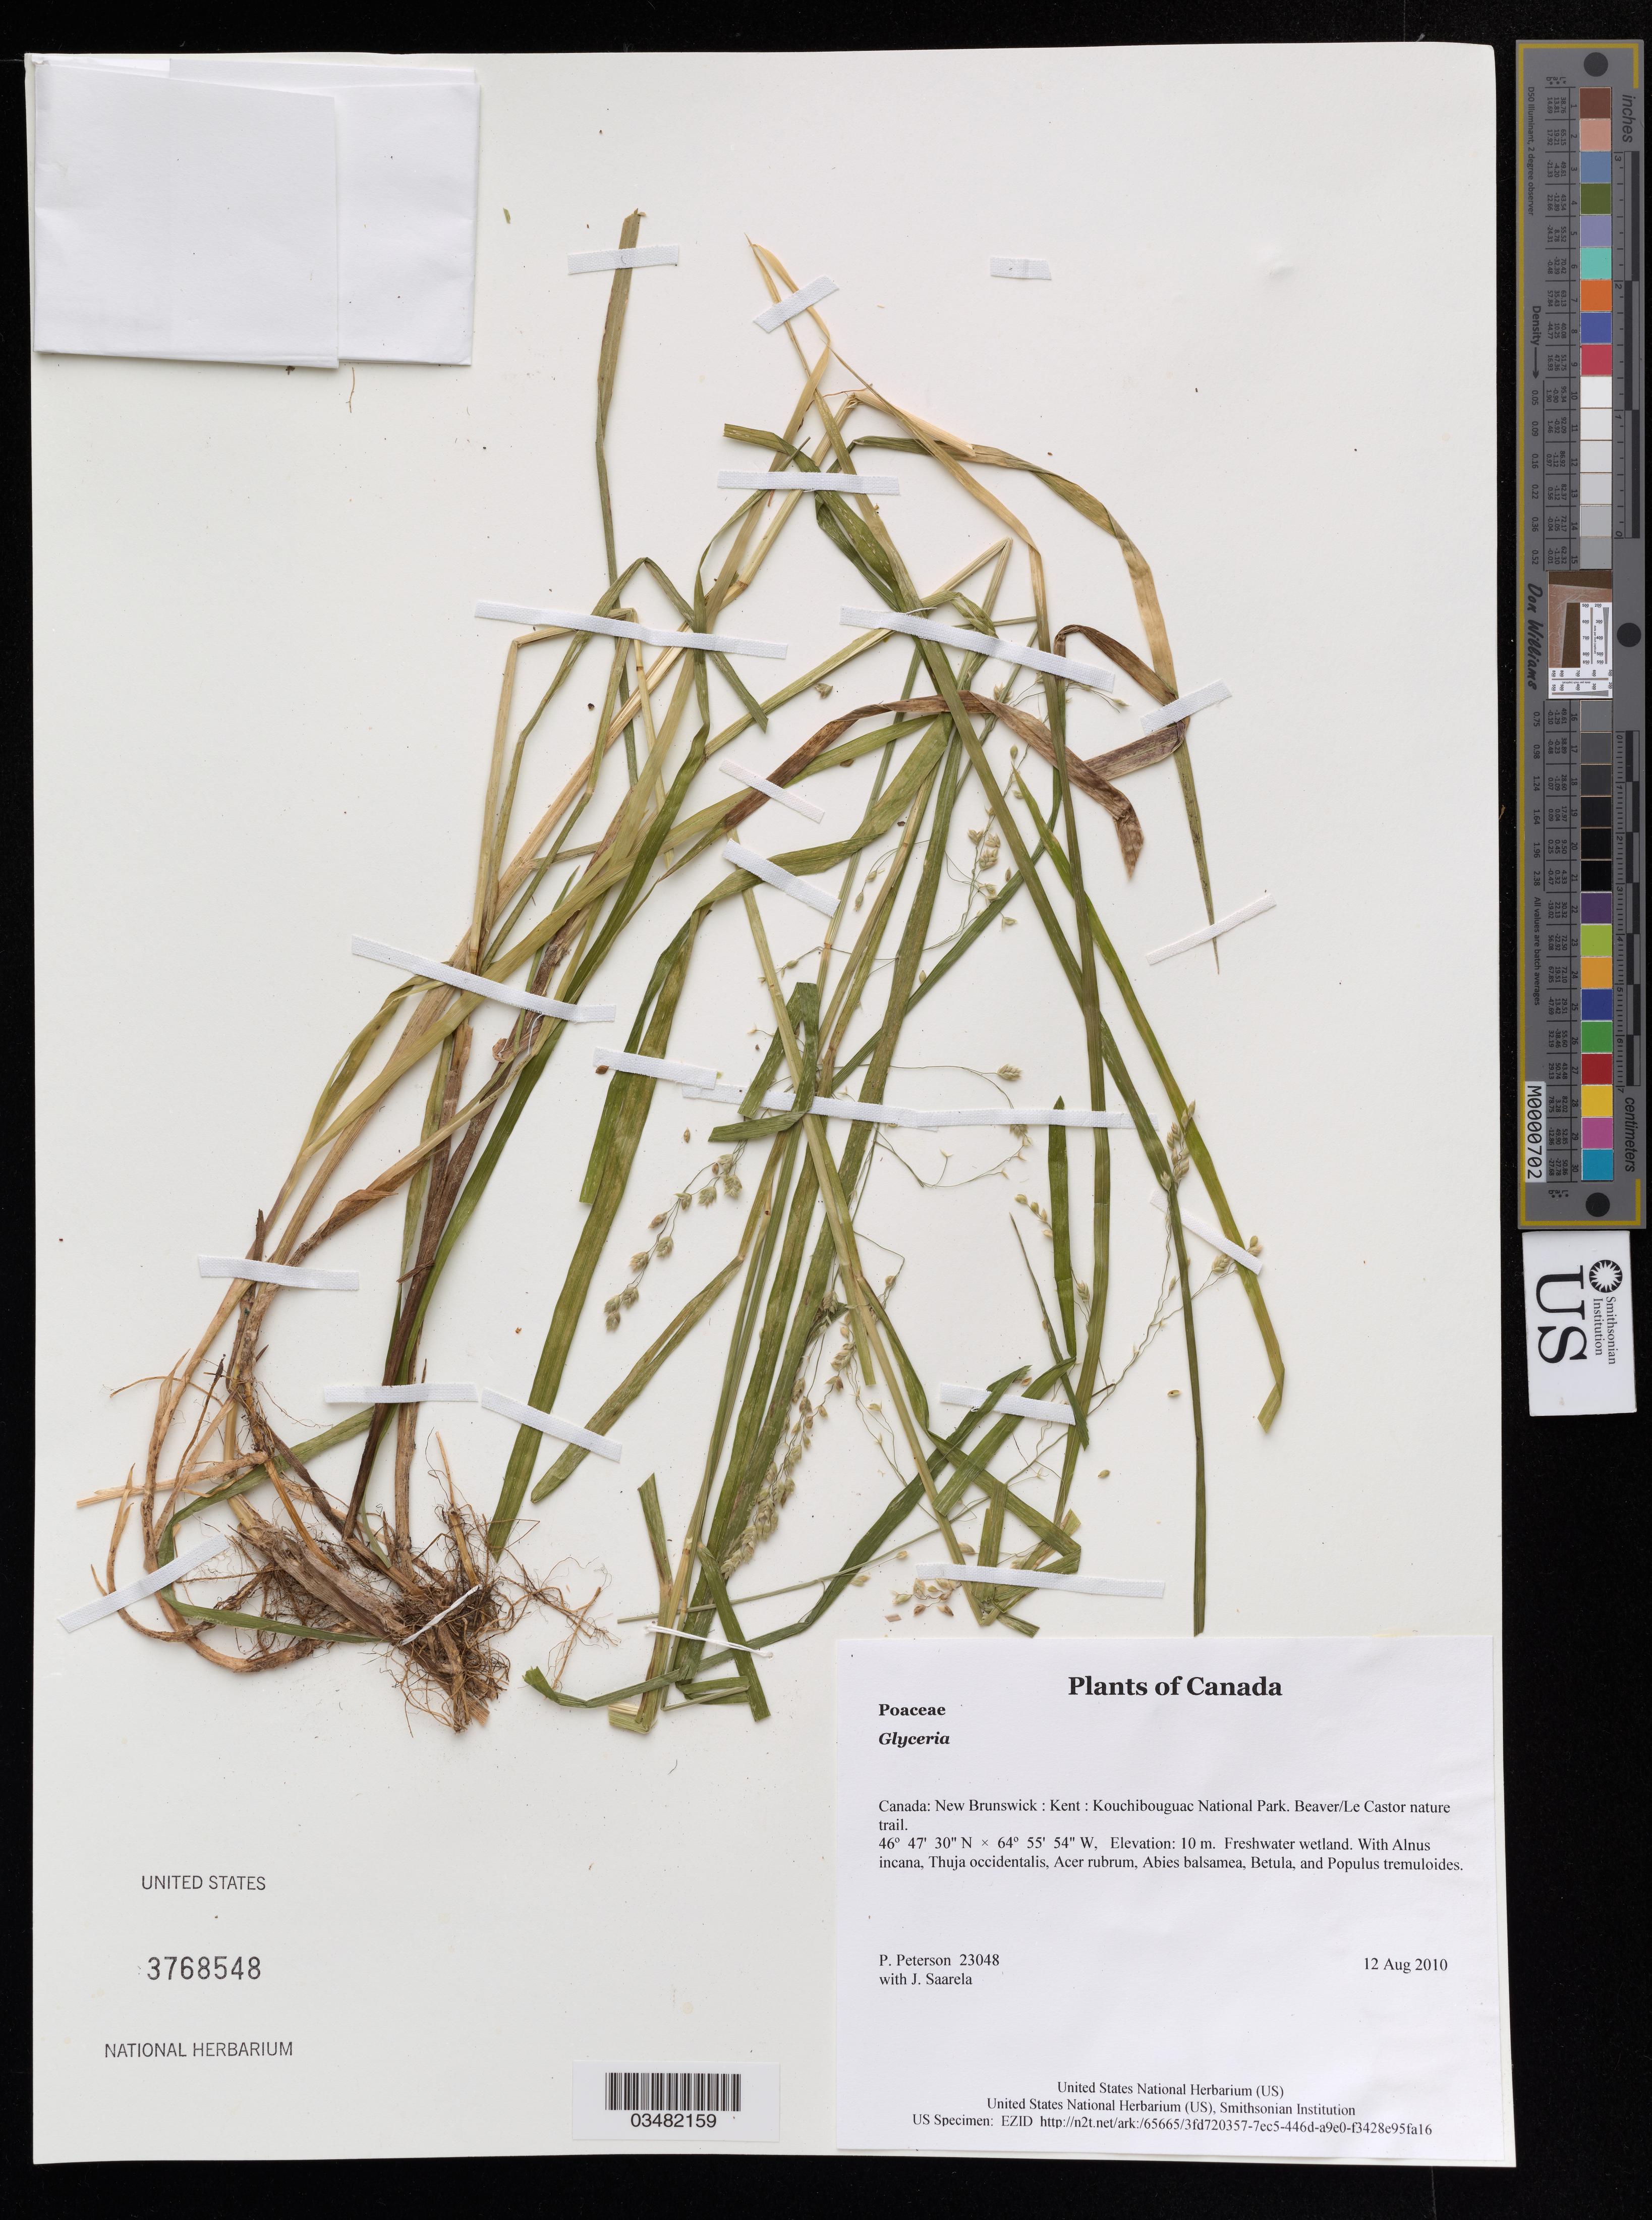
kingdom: Plantae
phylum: Tracheophyta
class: Liliopsida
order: Poales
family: Poaceae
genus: Glyceria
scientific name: Glyceria sp.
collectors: P. M. Peterson & J. Saarela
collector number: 23048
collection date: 2010-08-12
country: Canada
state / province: New Brunswick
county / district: Kent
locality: Kouchibouguac National Park. Beaver/Le Castor nature trail.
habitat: Freshwater wetland.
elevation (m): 10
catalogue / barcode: US 3768548